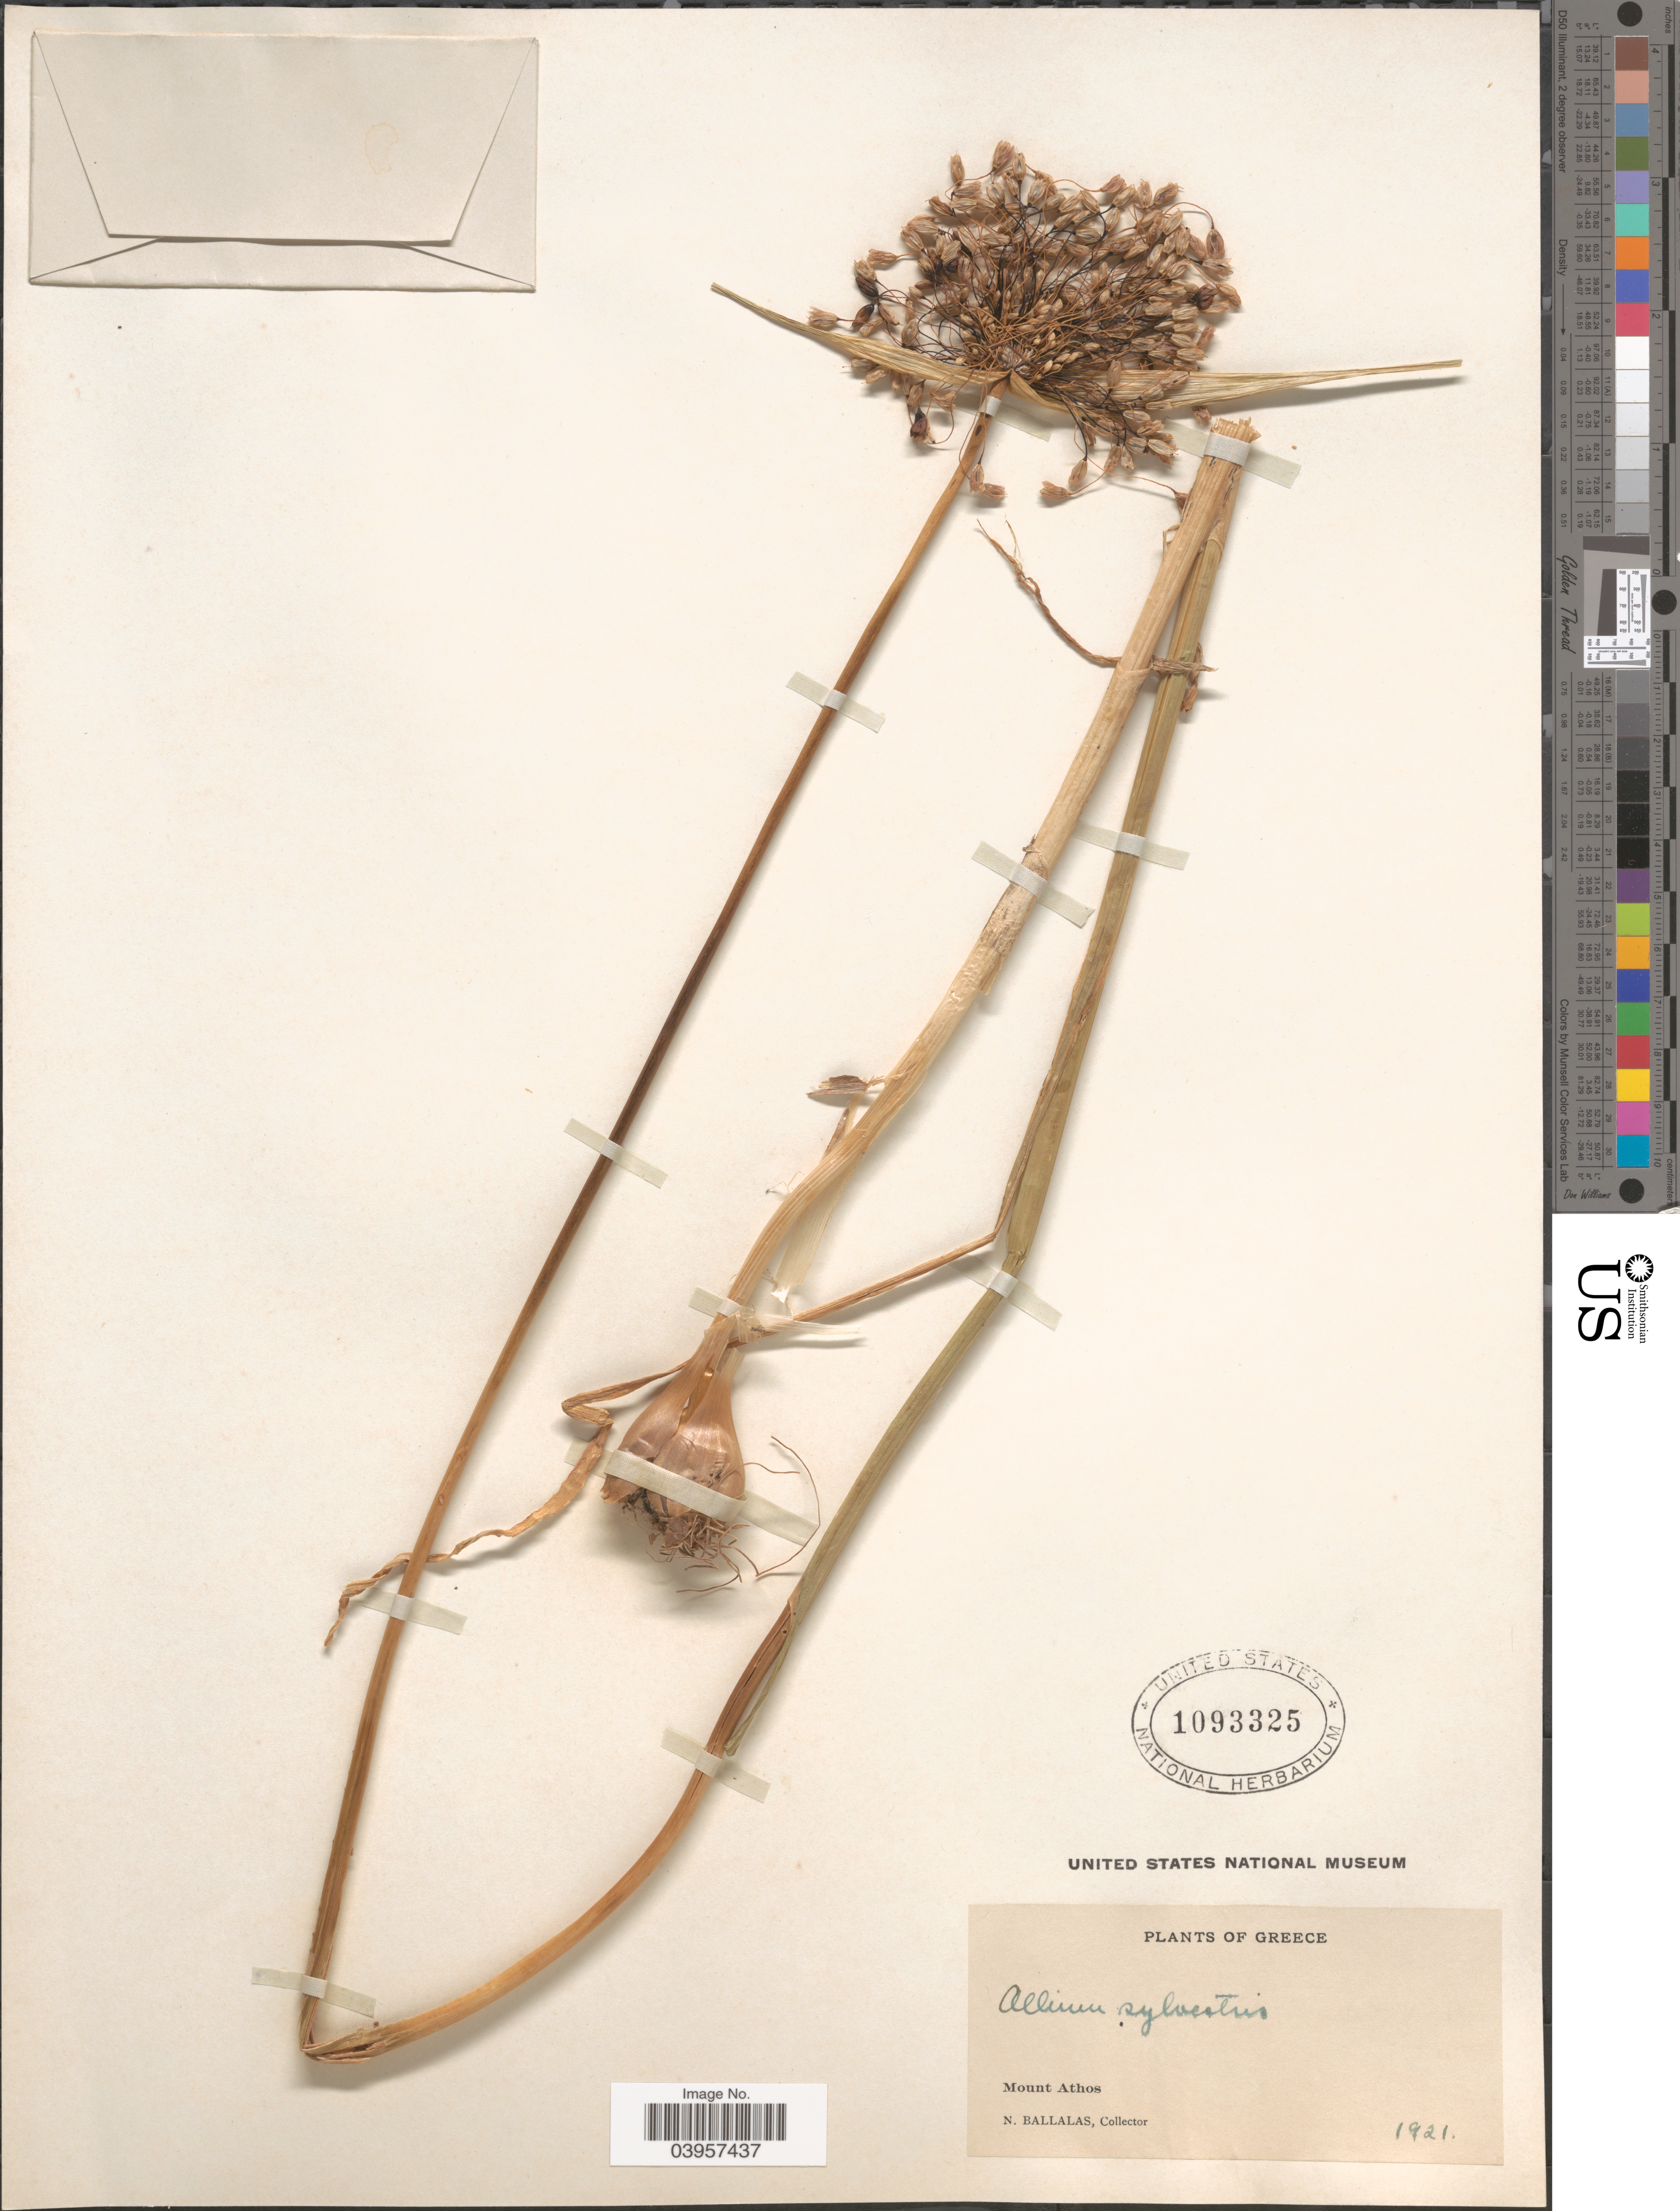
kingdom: Plantae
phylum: Tracheophyta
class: Liliopsida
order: Asparagales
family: Amaryllidaceae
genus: Allium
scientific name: Allium silvestrum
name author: Bedevian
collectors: N. Ballalas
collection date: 1921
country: Greece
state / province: Mount Athoa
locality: Mount Athos.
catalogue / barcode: US 1093325